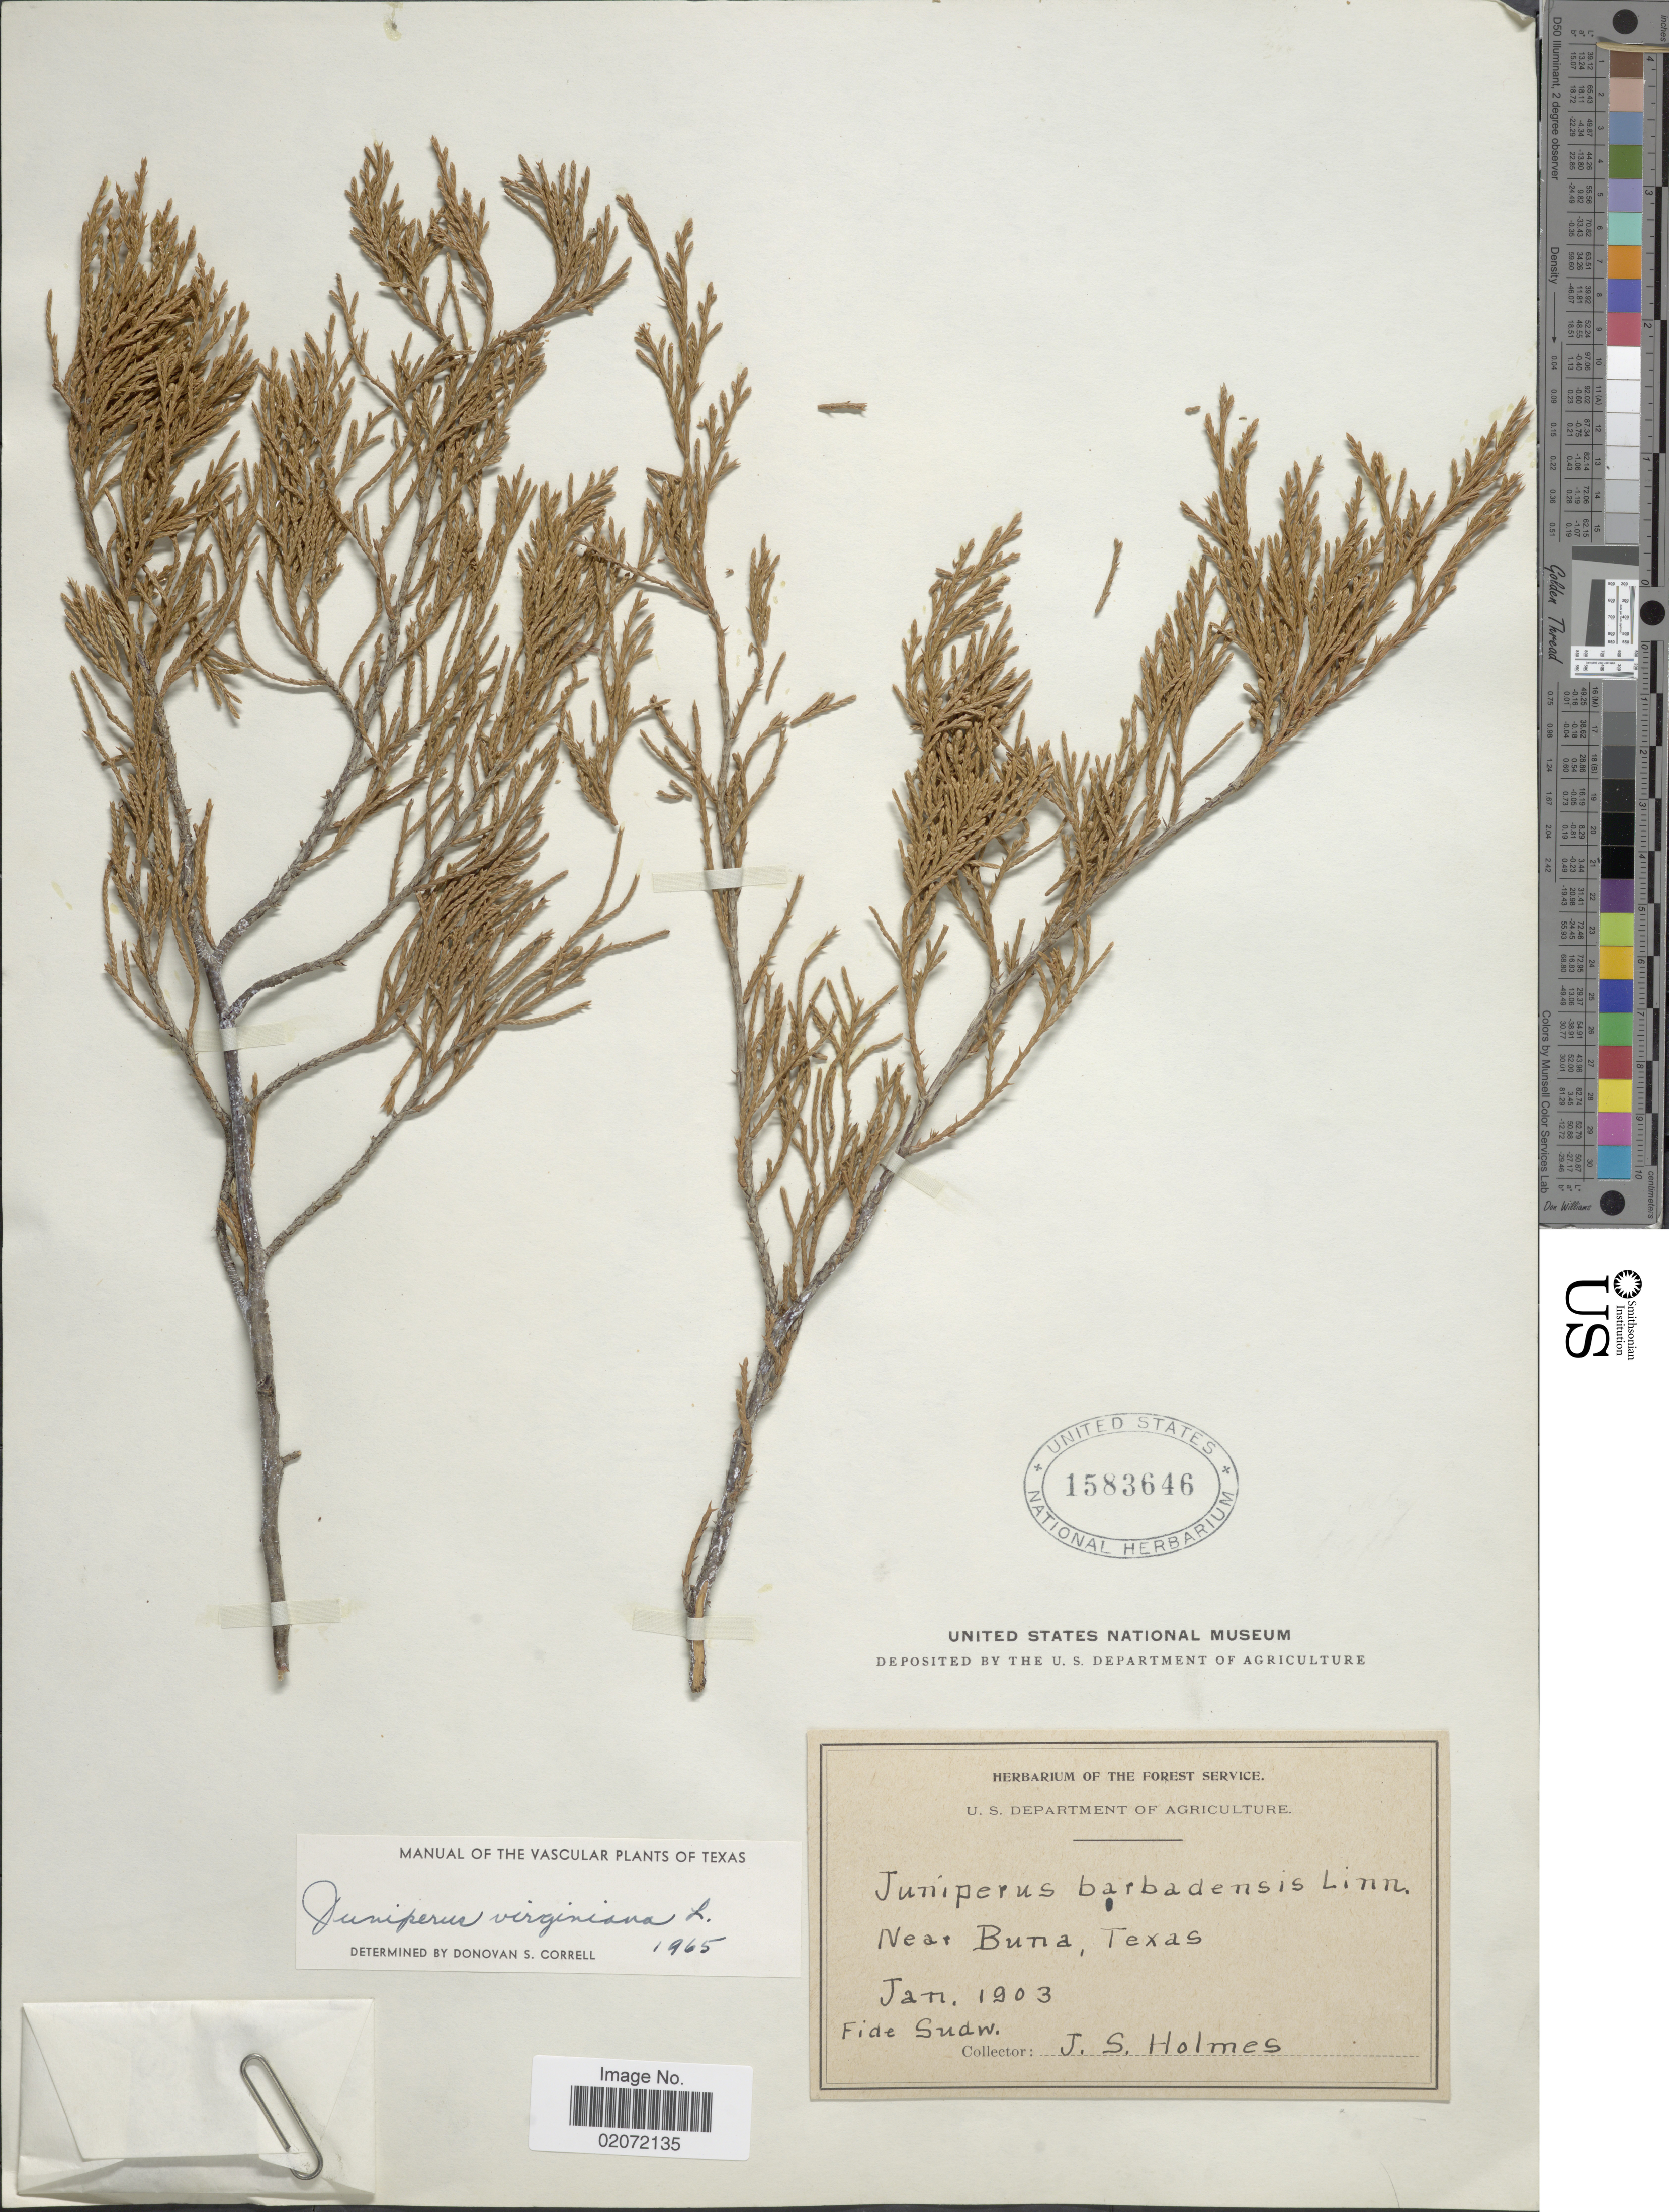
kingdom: Plantae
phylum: Tracheophyta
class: Pinopsida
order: Pinales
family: Cupressaceae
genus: Juniperus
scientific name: Juniperus virginiana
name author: L.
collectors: J. Holmes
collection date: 1903-01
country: United States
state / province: Texas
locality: Near Buna, Texas.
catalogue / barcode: US 1583646